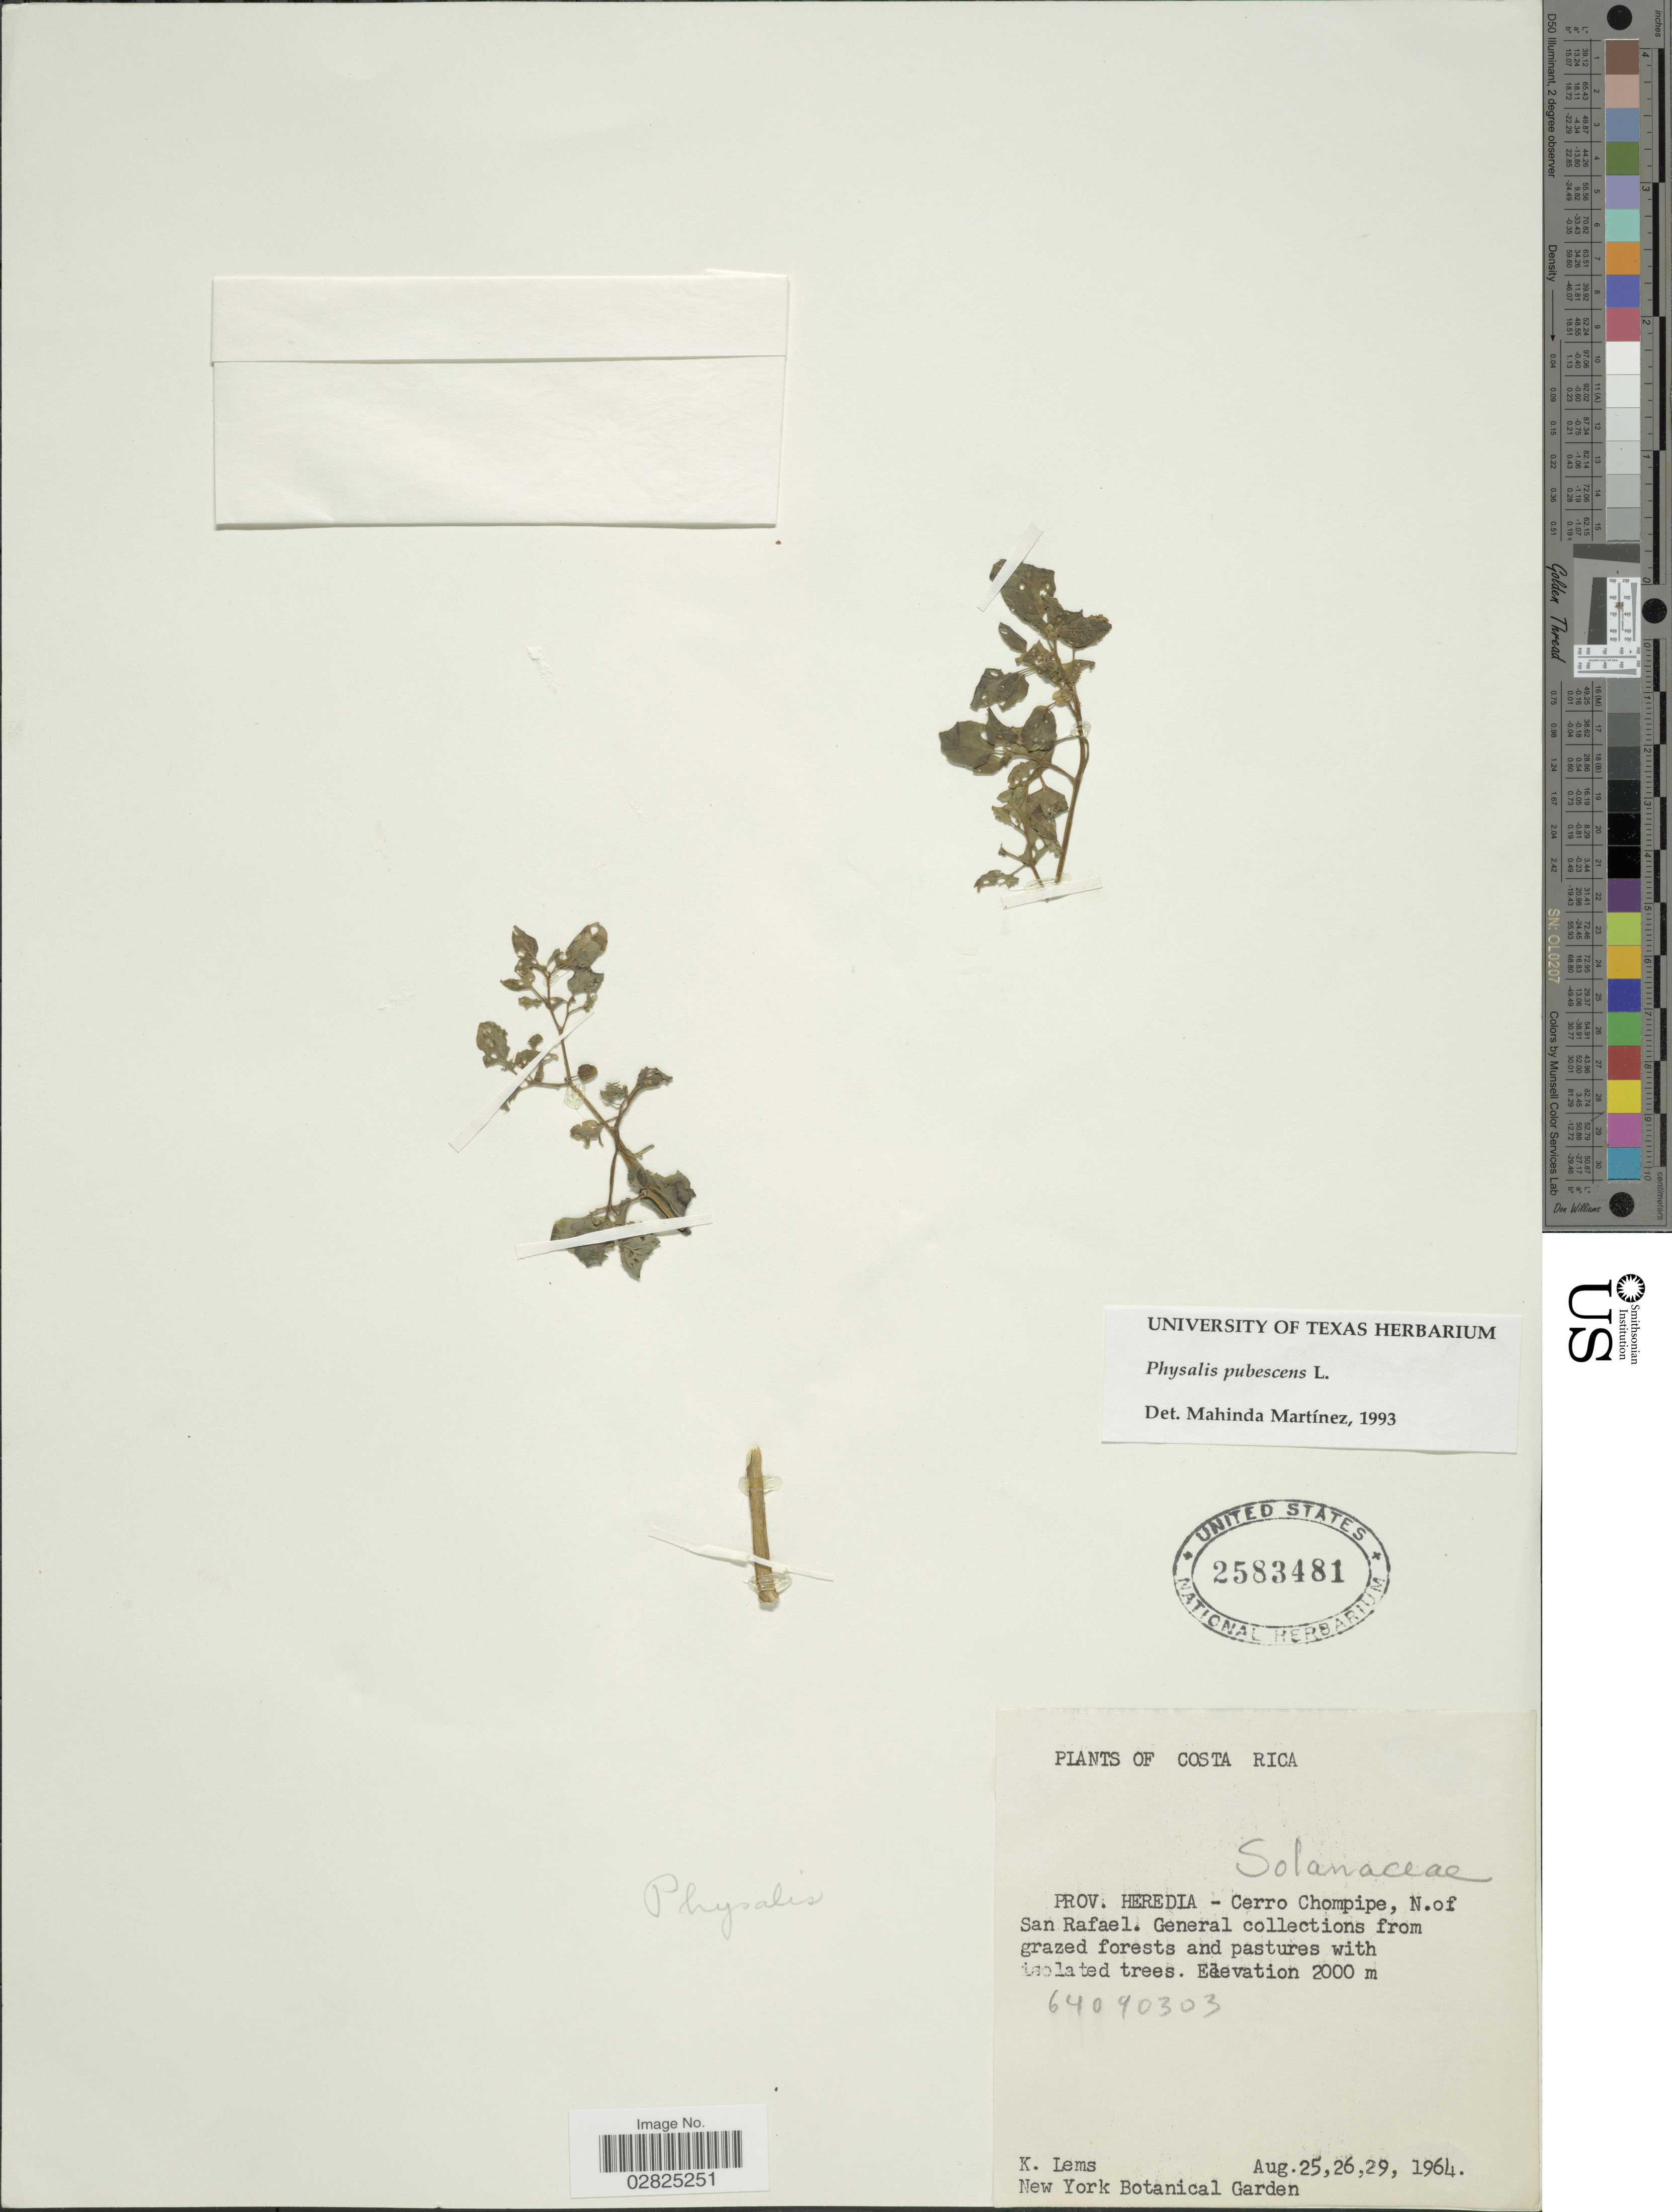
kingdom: Plantae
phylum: Tracheophyta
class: Magnoliopsida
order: Solanales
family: Solanaceae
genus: Physalis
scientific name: Physalis pubescens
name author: L.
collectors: K. Lems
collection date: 1964-08-25/1964-08-29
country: Costa Rica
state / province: Heredia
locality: Prov. Heredia - Cerro Chompipe, N. of San Rafael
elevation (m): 2000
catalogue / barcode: US 2583481